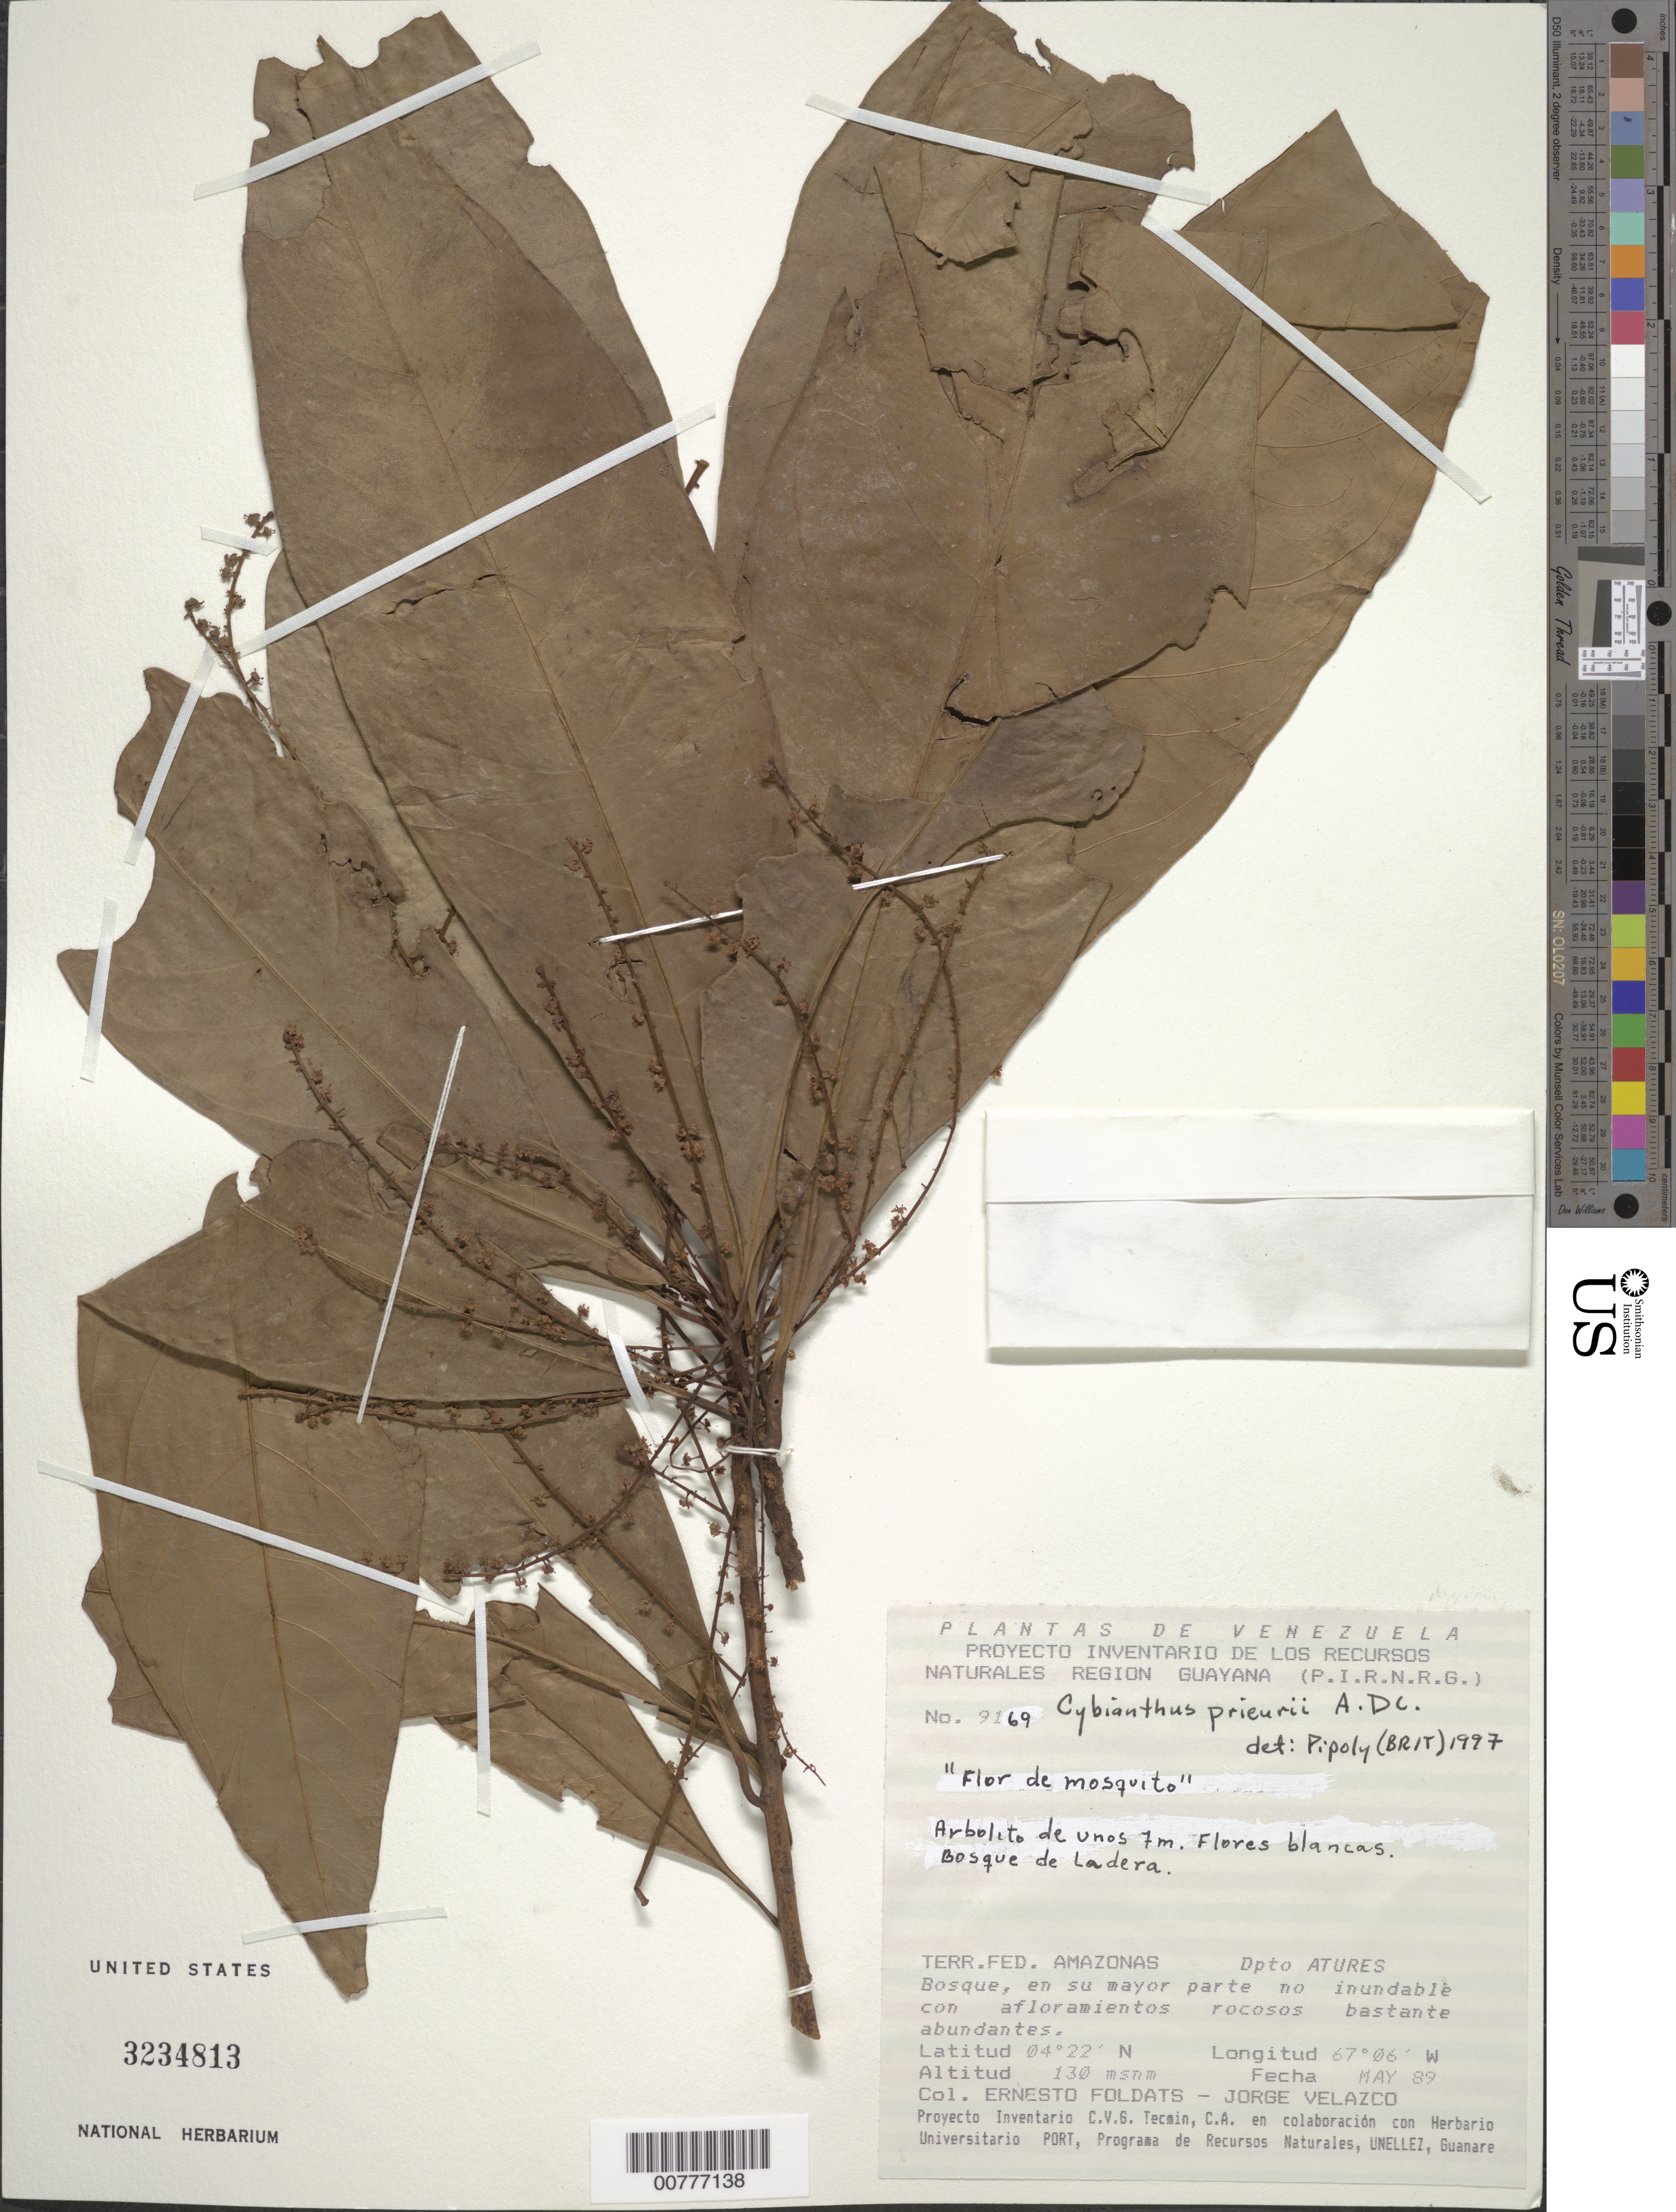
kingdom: Plantae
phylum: Tracheophyta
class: Magnoliopsida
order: Ericales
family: Primulaceae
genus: Cybianthus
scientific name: Cybianthus prieurii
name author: A. DC.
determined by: Pipoly, J. J., III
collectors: E. Foldats & J. Velazco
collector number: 9169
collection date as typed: May-89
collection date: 1989-05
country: Venezuela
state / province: Amazonas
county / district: Atures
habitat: Bosque de ladera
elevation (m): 130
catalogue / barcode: US 3234813